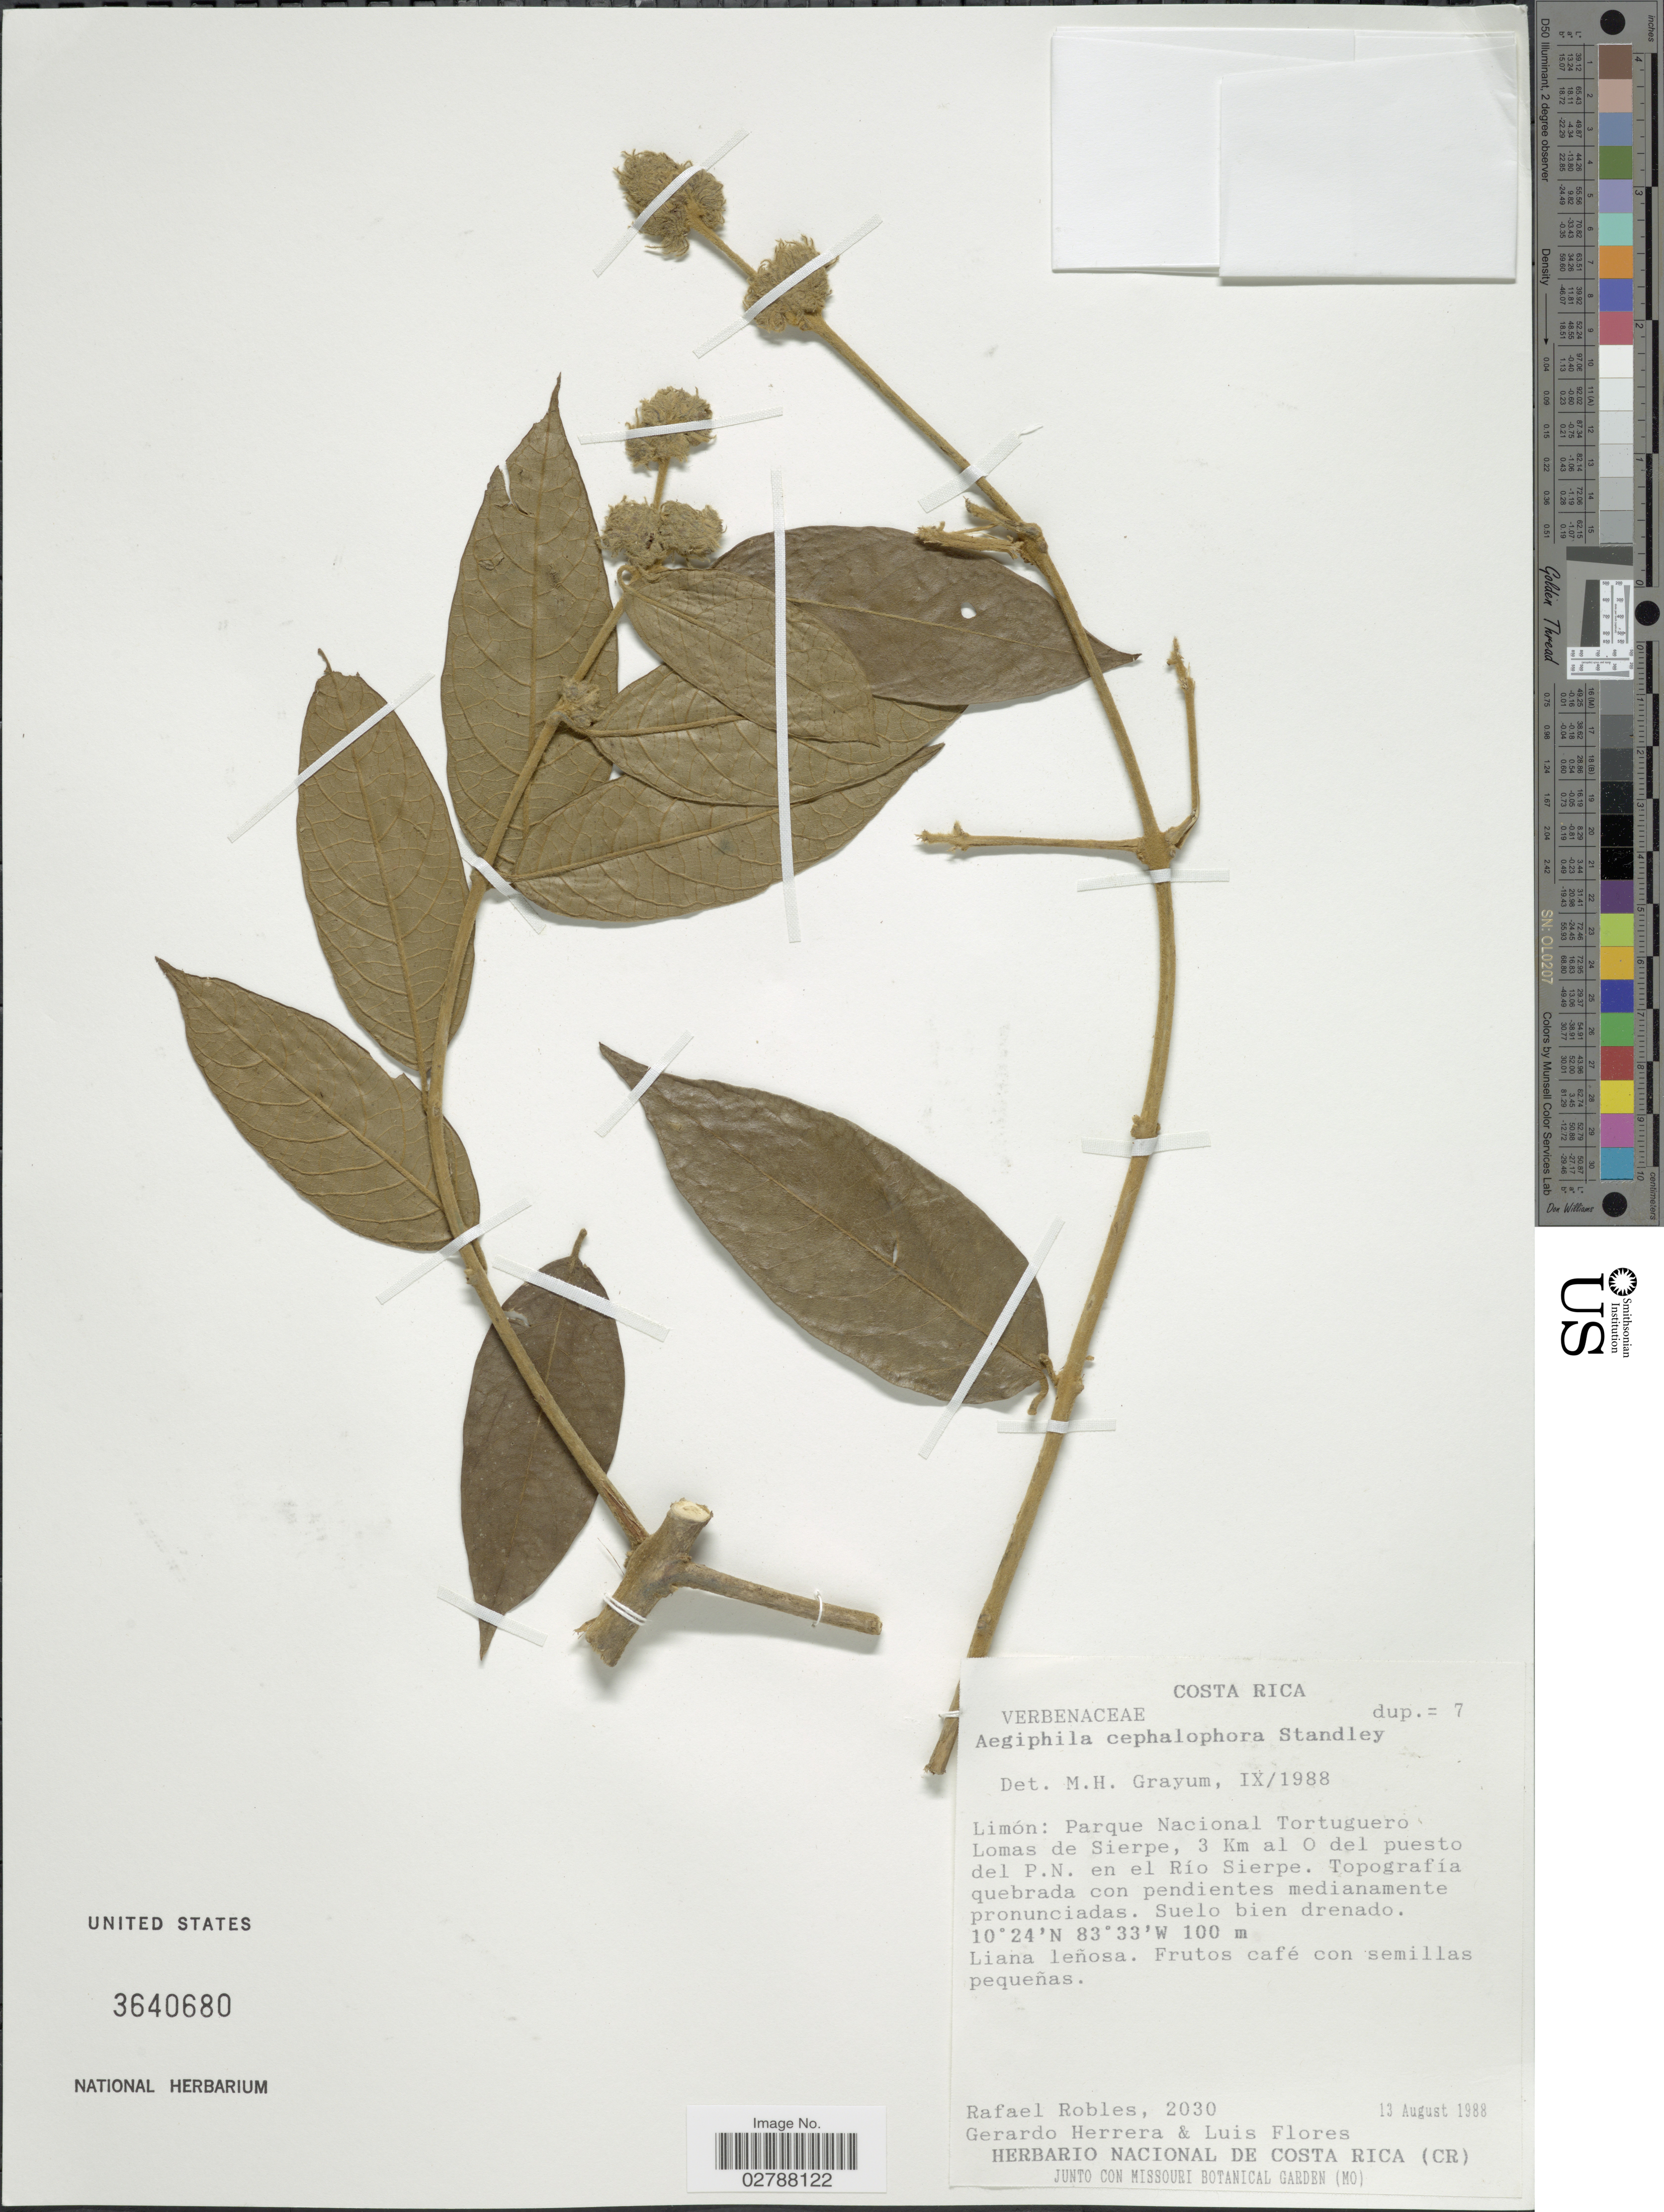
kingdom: Plantae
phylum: Tracheophyta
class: Magnoliopsida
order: Lamiales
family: Lamiaceae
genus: Aegiphila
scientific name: Aegiphila cephalophora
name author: Standl.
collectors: R. Robles, G. Herrera & L. Flores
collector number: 2030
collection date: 1988-08-13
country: Costa Rica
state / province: Limón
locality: Parque Nacional Tortuguero, Lomas de Sierpe, 3 Km al O del puesto del P.N. en el Río Sierpe.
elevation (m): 100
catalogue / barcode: US 3640680